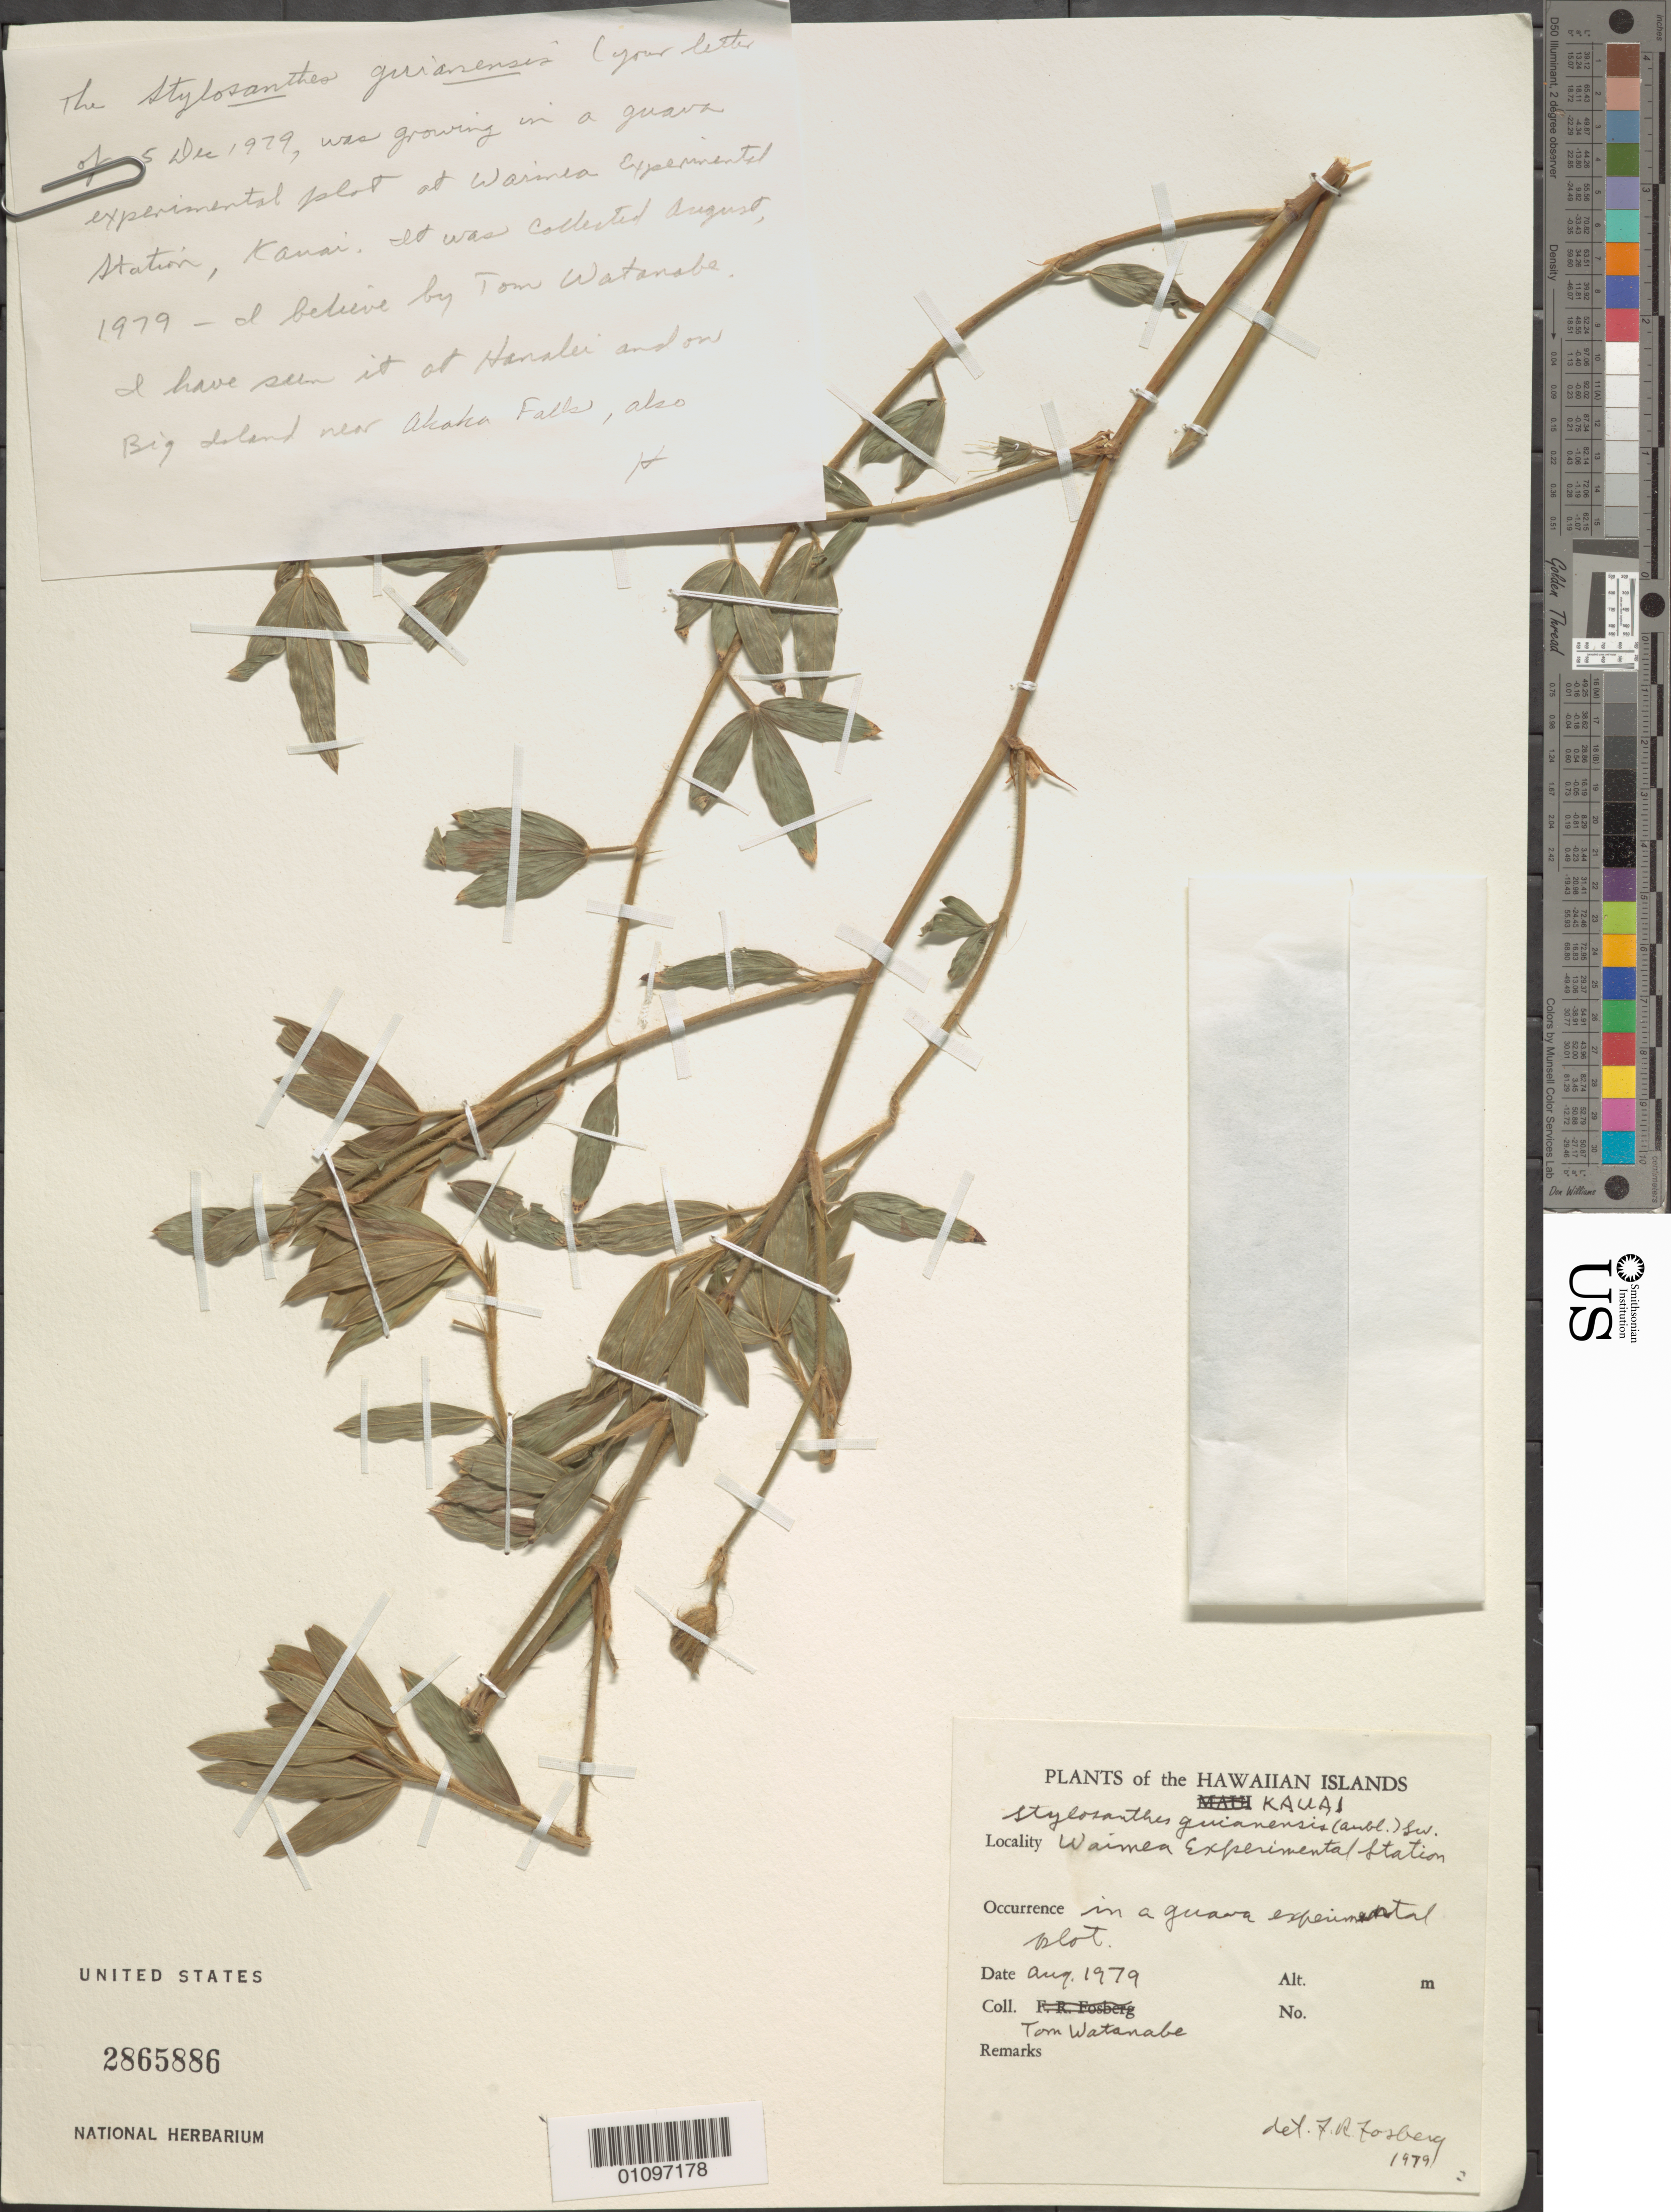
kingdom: Plantae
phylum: Tracheophyta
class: Magnoliopsida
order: Fabales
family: Fabaceae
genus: Stylosanthes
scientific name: Stylosanthes guianensis var. guianensis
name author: (Aubl.) Sw.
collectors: T. Watanabe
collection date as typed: --/Aug/1979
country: United States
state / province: Hawaii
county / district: Kauai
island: Kaua'i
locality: Waimea Experimental Station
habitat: in an experimental plot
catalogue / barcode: US 2865886